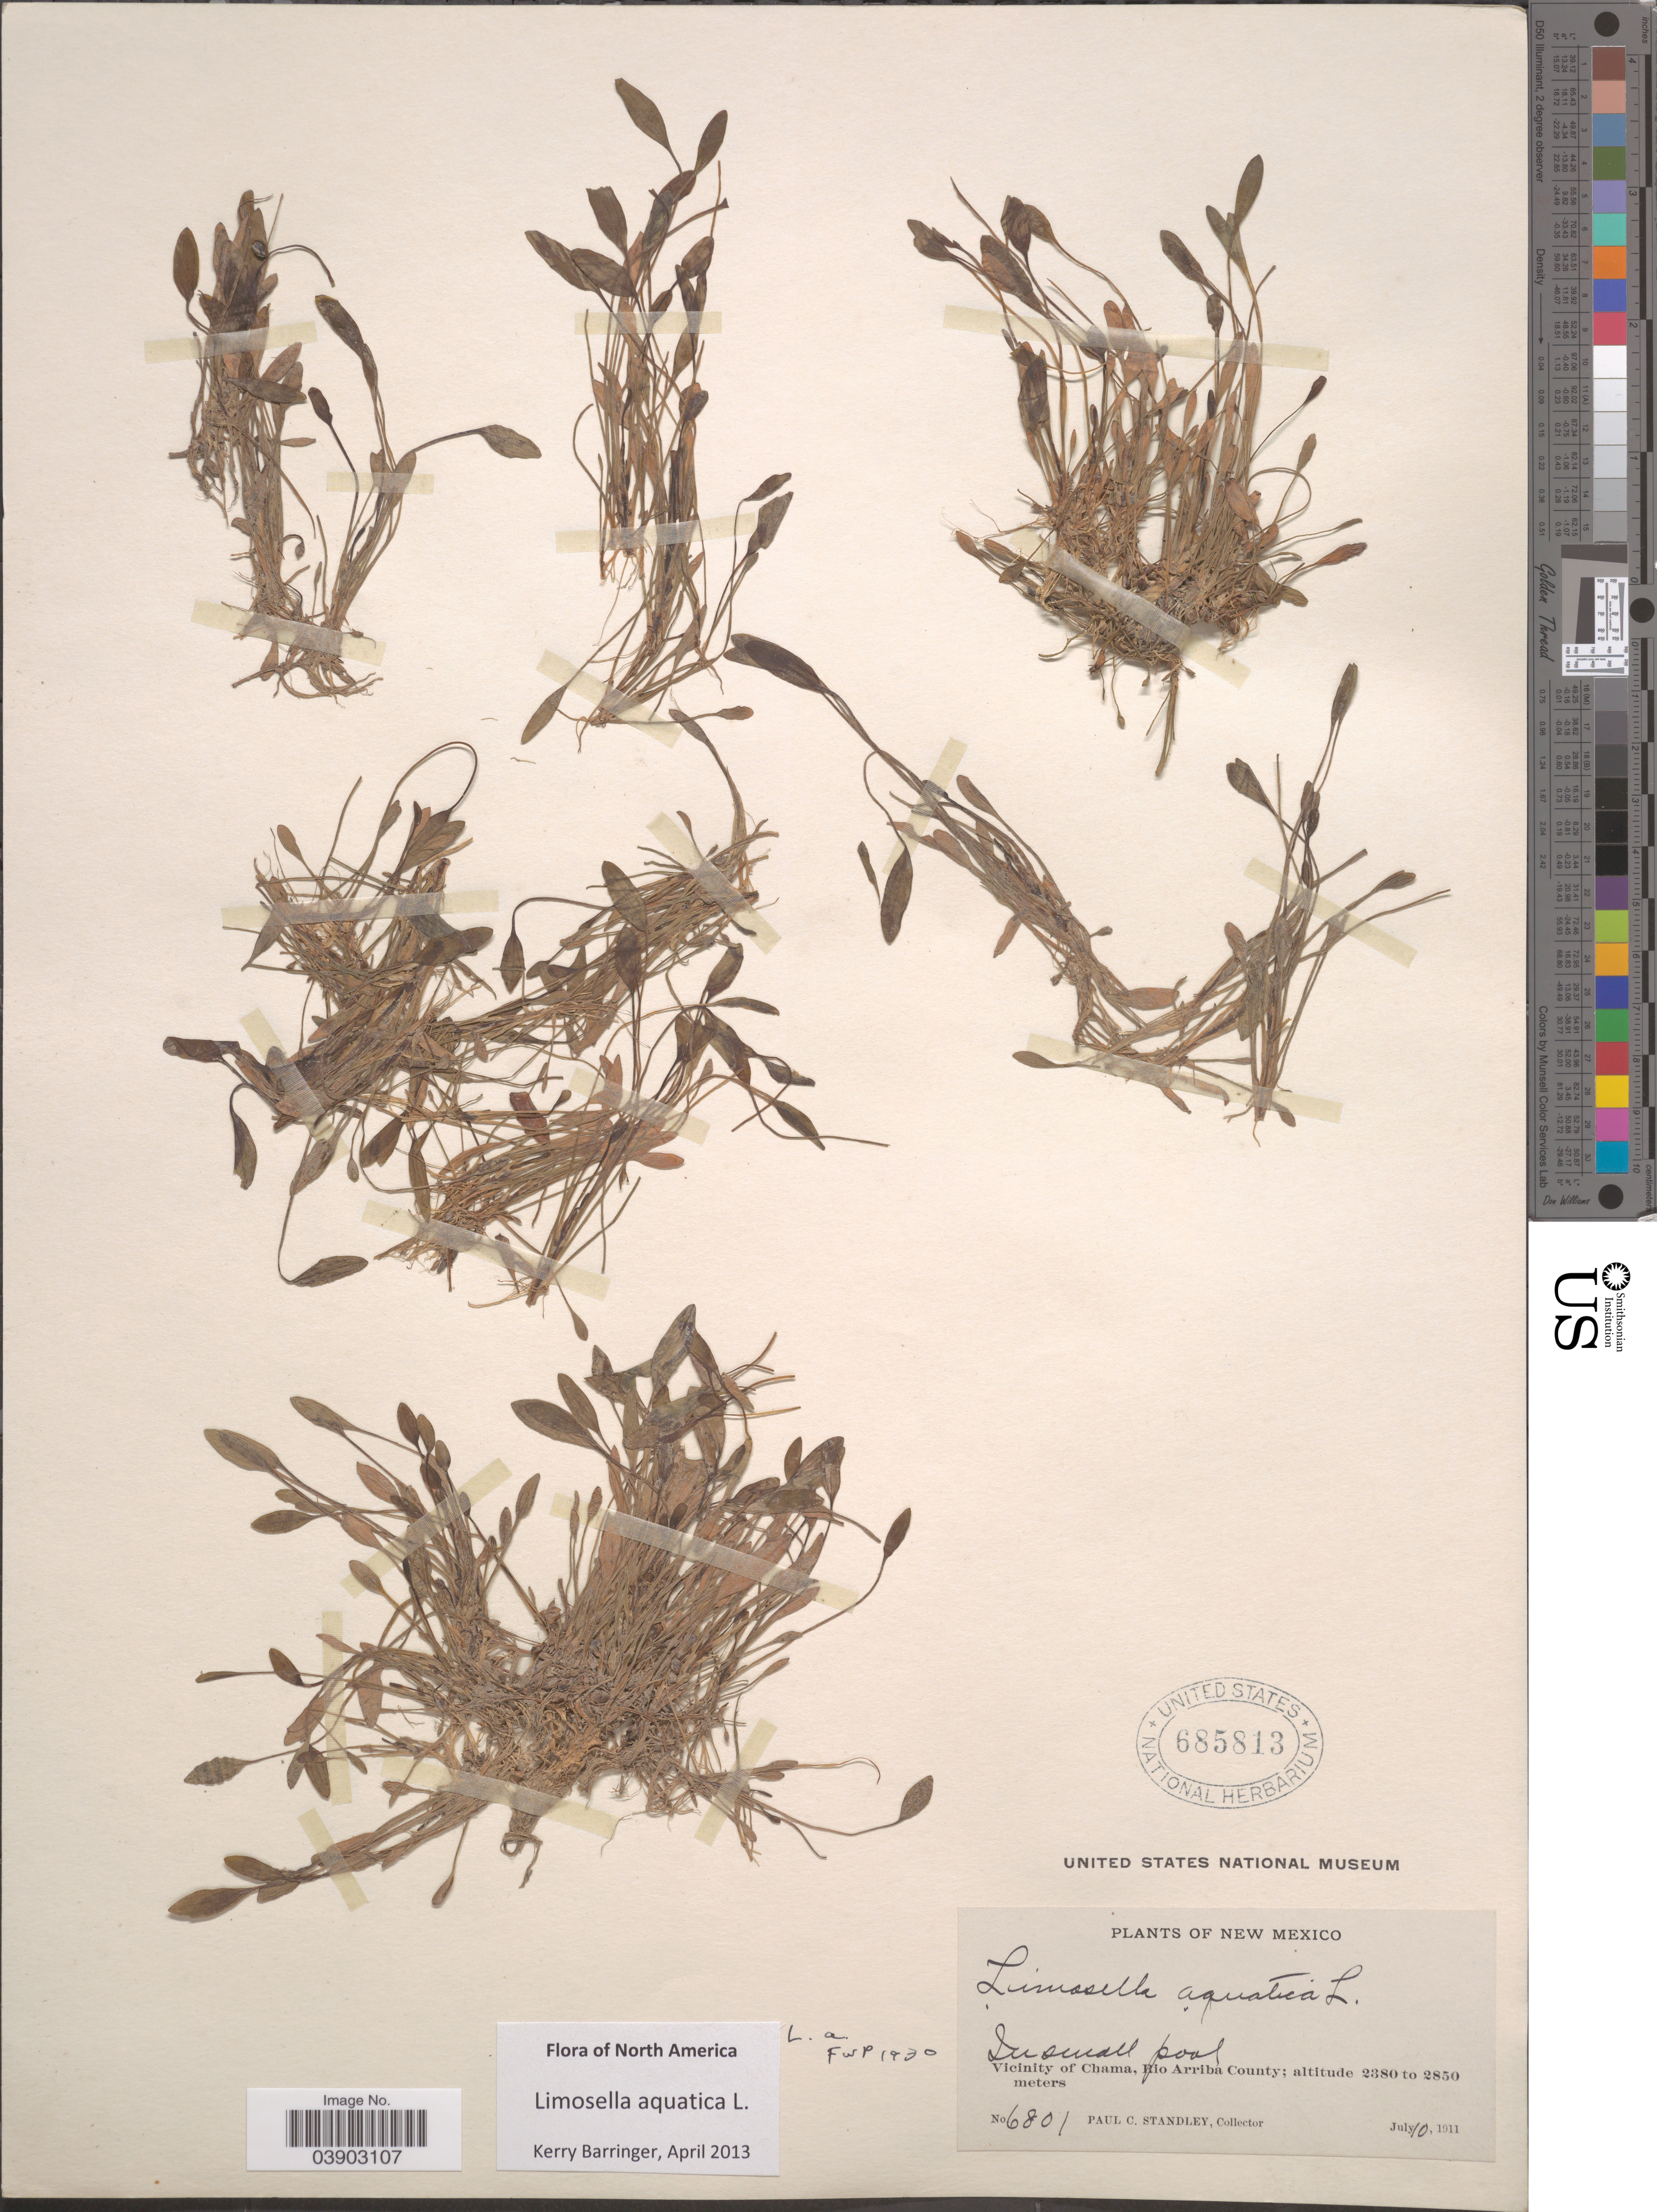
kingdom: Plantae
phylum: Tracheophyta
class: Magnoliopsida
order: Lamiales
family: Scrophulariaceae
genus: Limosella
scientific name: Limosella aquatica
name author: L.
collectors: P. C. Standley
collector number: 6801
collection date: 1911-07-10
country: United States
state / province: New Mexico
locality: Vicinity of Chama, Rio Arriba County.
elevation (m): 2380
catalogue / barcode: US 685813